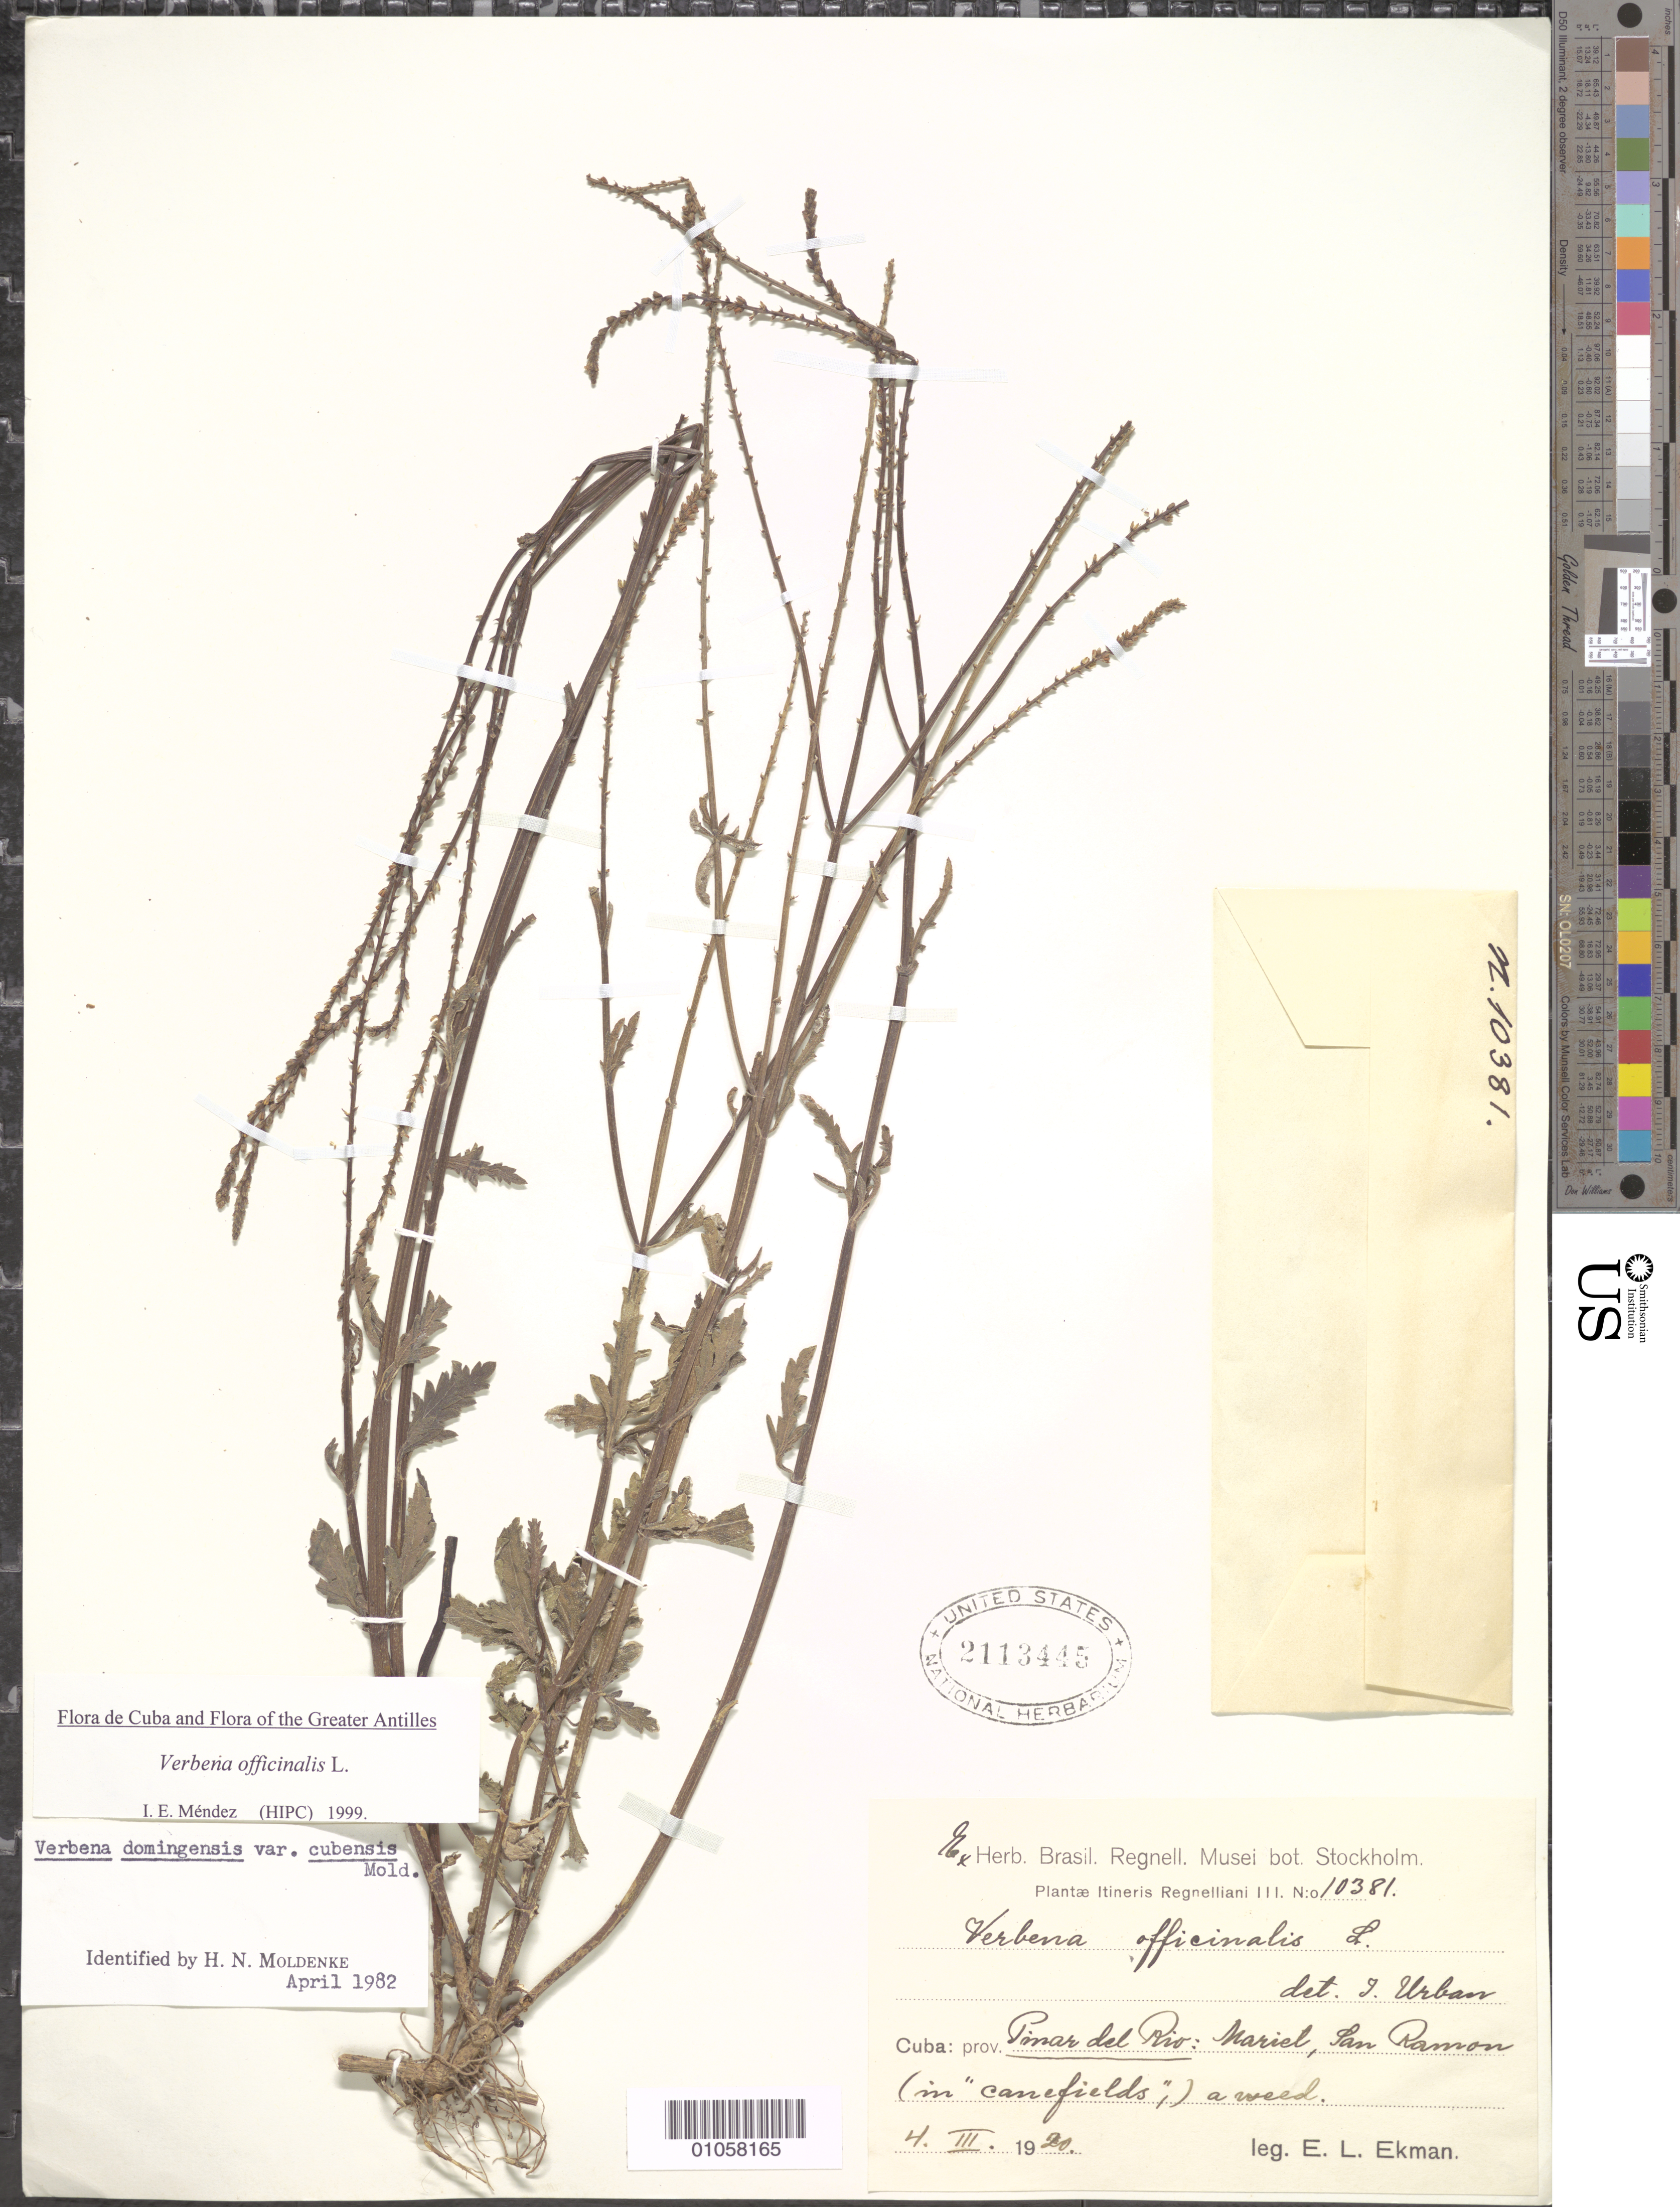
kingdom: Plantae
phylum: Tracheophyta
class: Magnoliopsida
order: Lamiales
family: Verbenaceae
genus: Verbena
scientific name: Verbena officinalis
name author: L.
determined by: Méndez, Isidro E., (HIPC)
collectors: E. L. Ekman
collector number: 10381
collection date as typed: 04 Mar 1920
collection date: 1920-03-04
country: Cuba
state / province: Pinar del Río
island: Cuba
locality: Mariel, San Ramon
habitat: In cane fields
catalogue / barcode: US 2113445